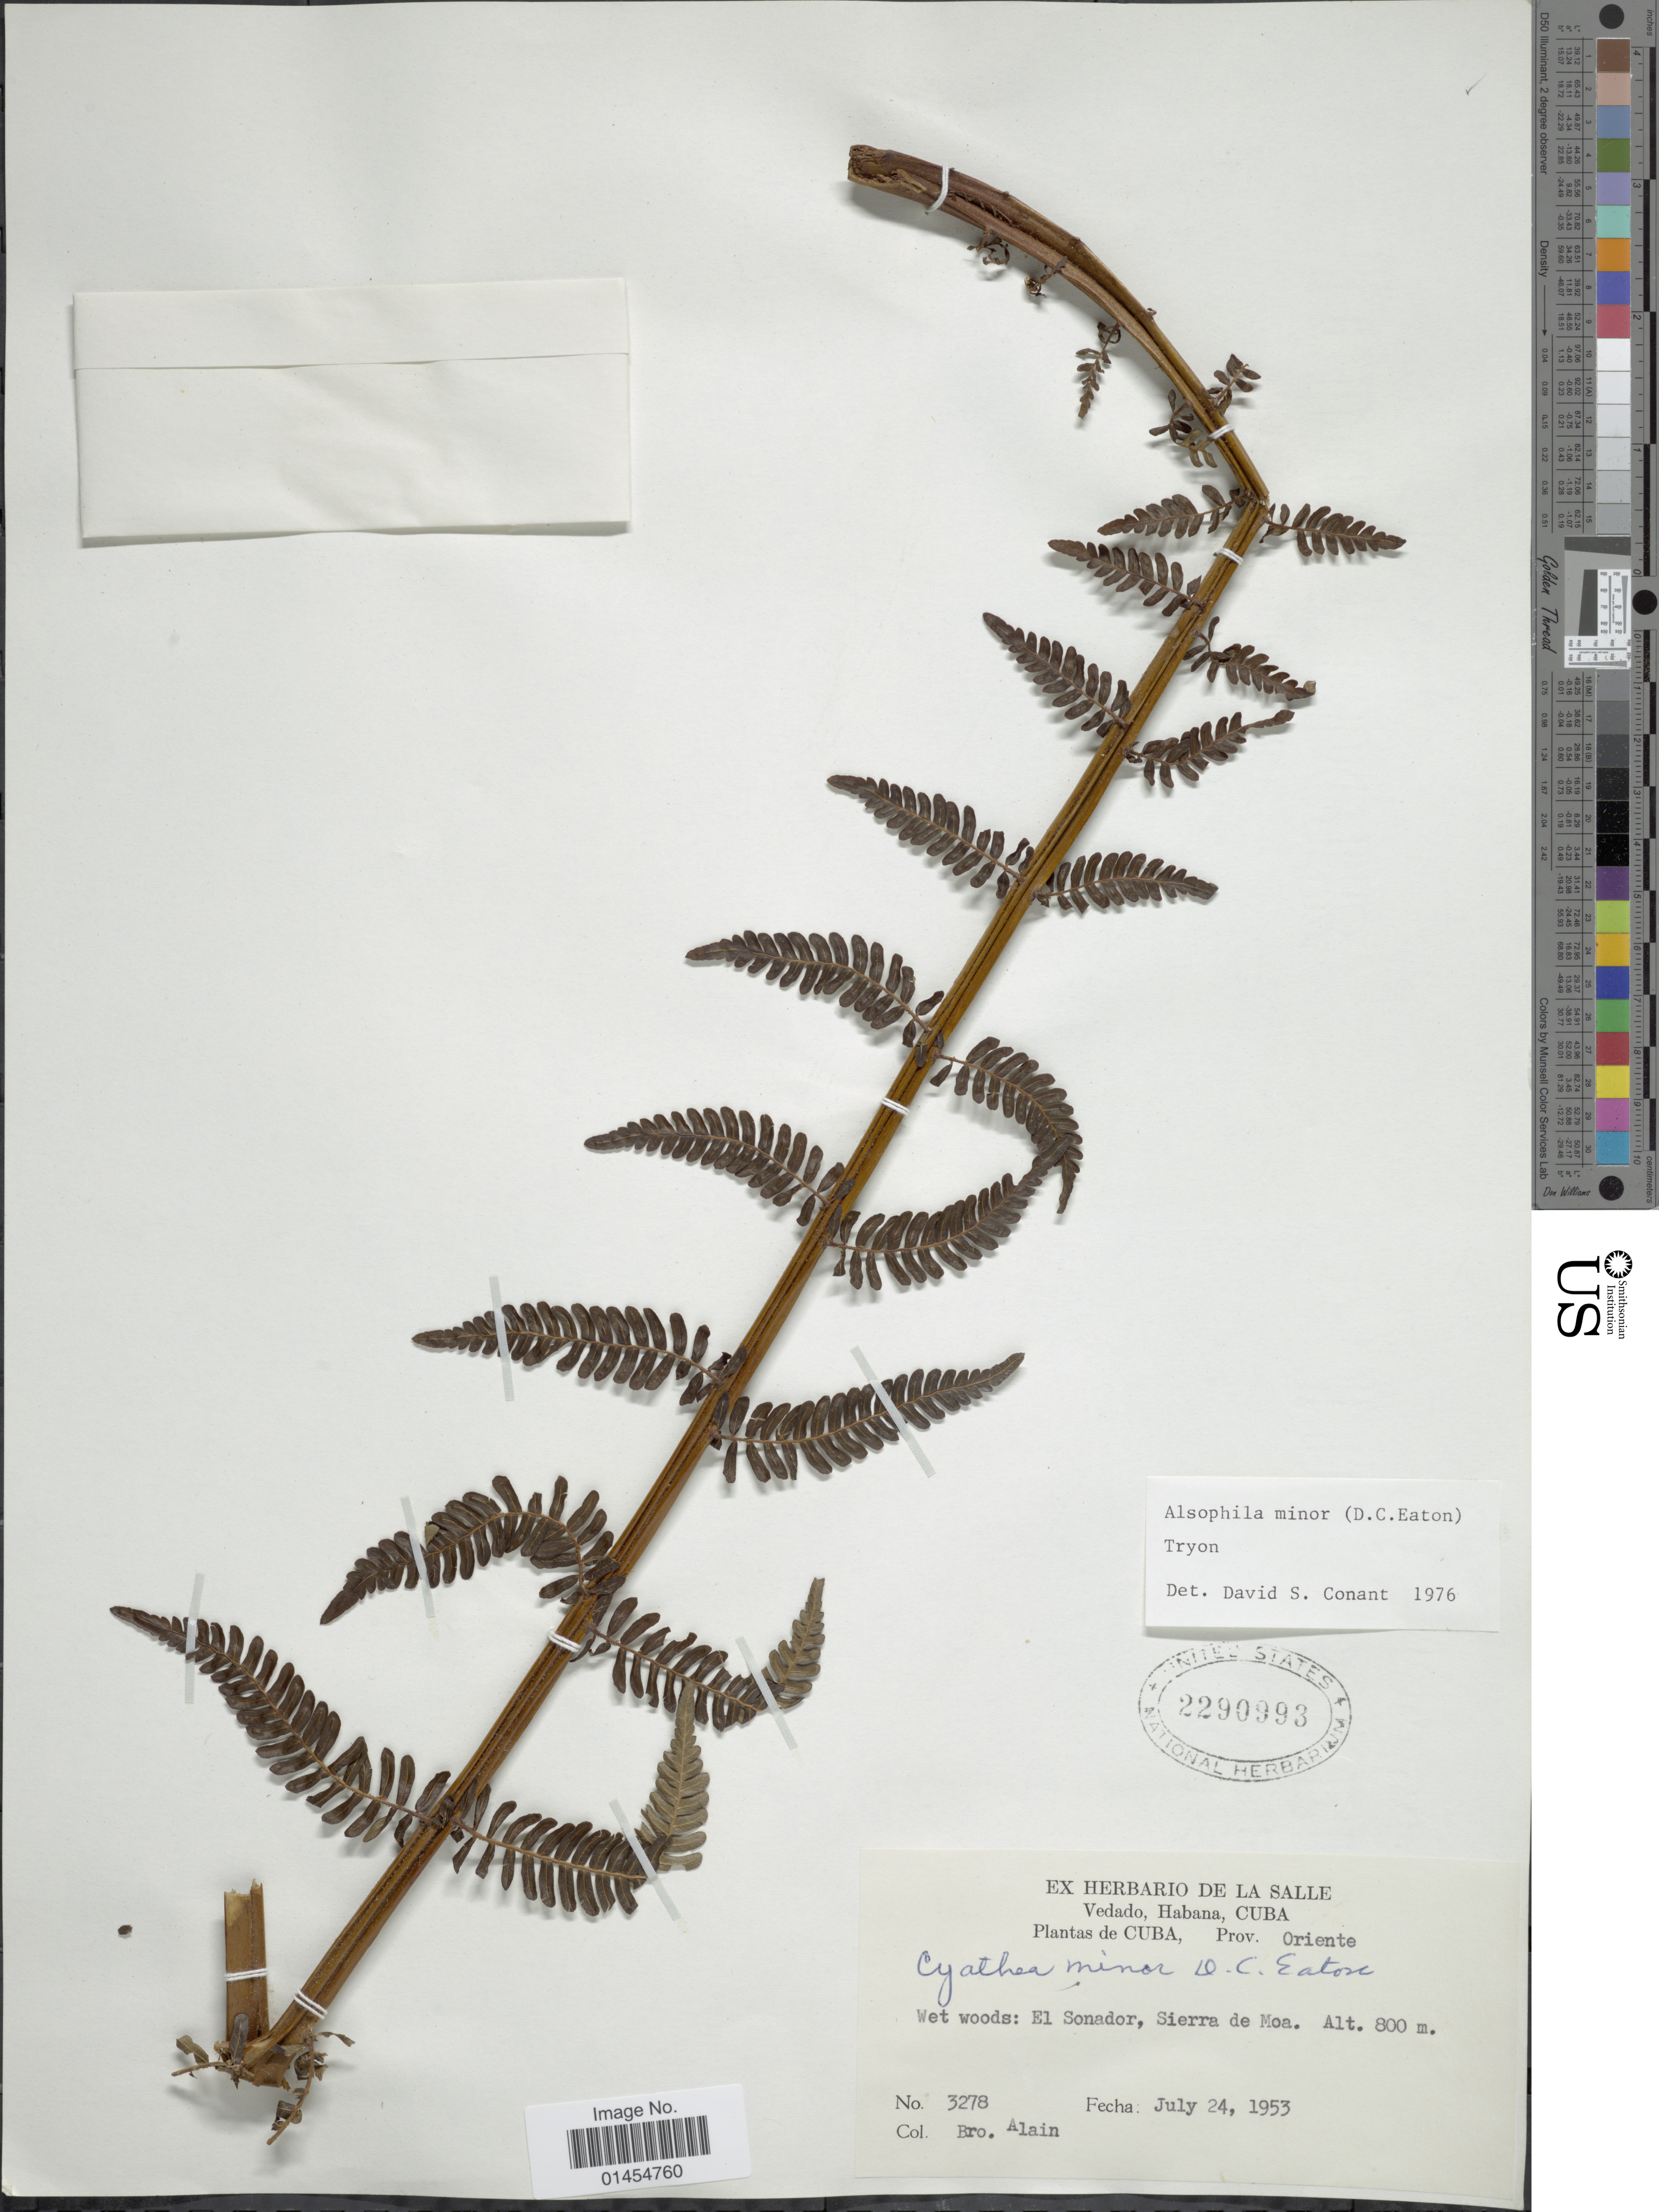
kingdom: Plantae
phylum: Tracheophyta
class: Polypodiopsida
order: Cyatheales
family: Cyatheaceae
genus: Alsophila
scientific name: Alsophila minor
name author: (D.C. Eaton) R.M. Tryon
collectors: Bro. Alain - DO NOT USE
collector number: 3278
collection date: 1953-07-24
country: Cuba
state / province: Oriente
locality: Vedado, Habana. Wet woods: El Sonador, Sierra de Moa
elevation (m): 800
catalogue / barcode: US 2290993